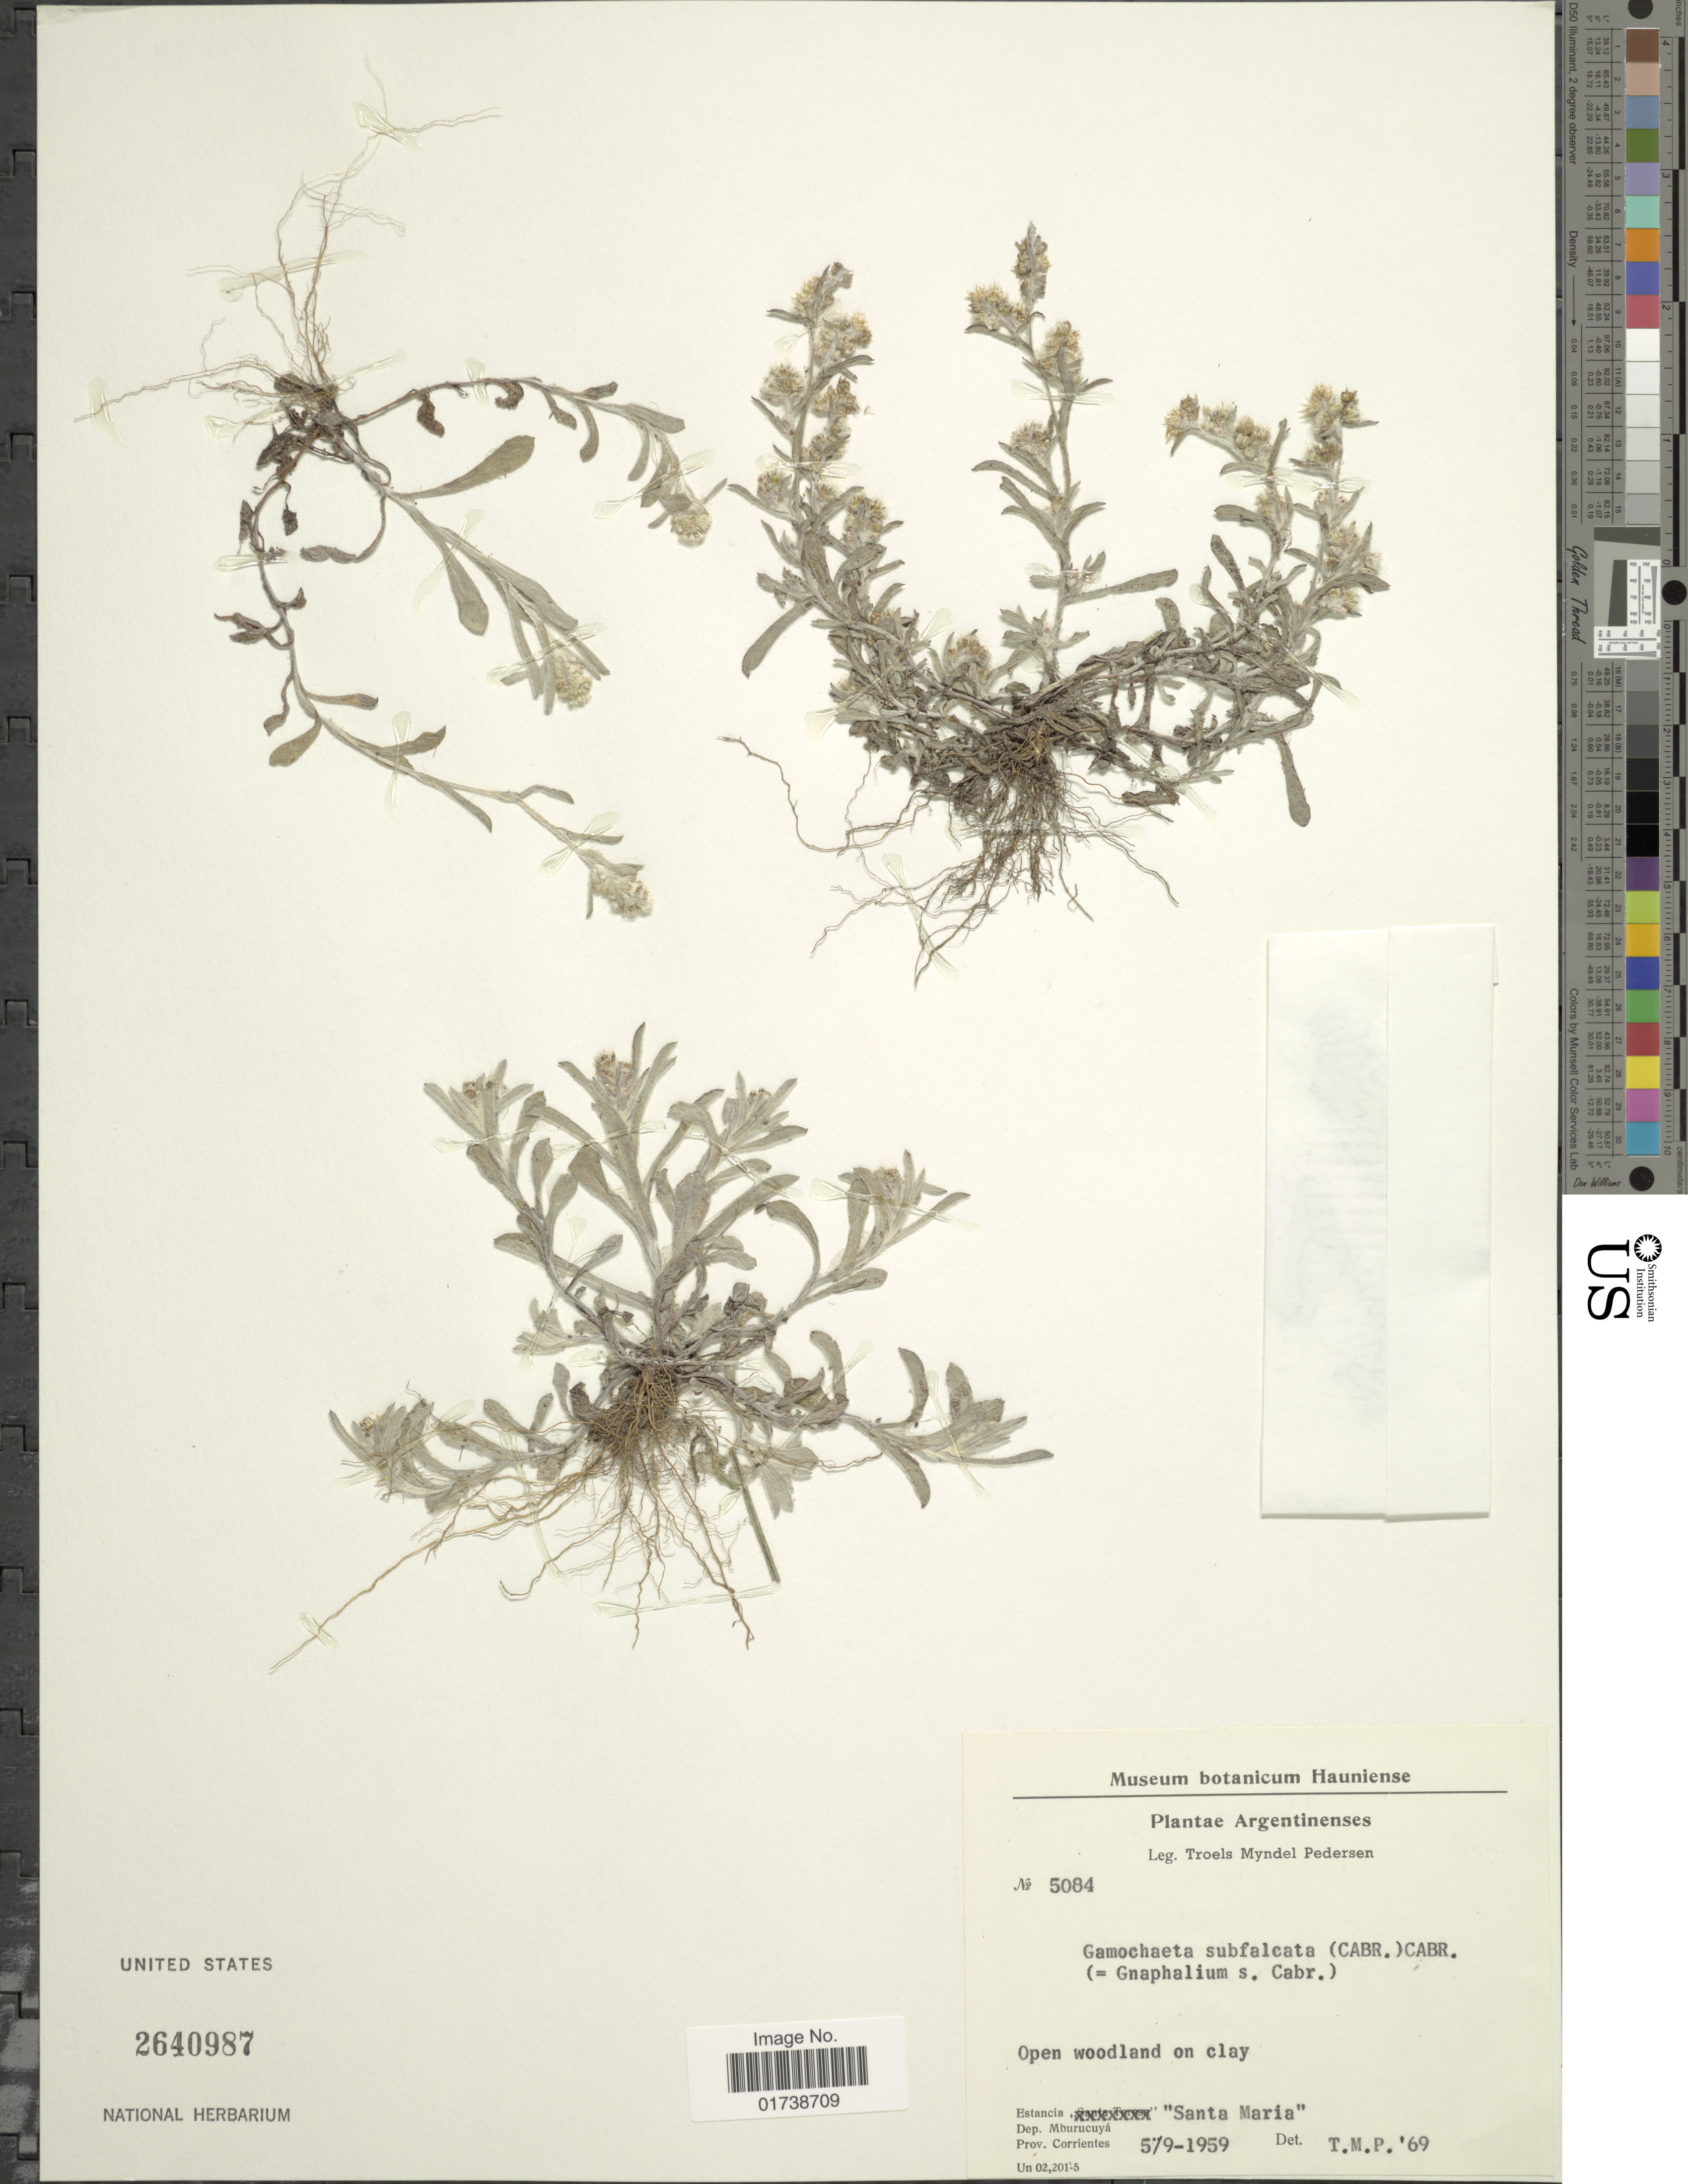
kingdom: Plantae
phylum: Tracheophyta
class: Magnoliopsida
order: Asterales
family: Asteraceae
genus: Gamochaeta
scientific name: Gamochaeta subfalcata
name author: (Cabrera) Cabrera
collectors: T. Pederson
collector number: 5084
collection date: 1959-09-05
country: Argentina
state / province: Corrientes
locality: Estancia "Santa Maria", Dep. Mburucuya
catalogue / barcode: US 2640987